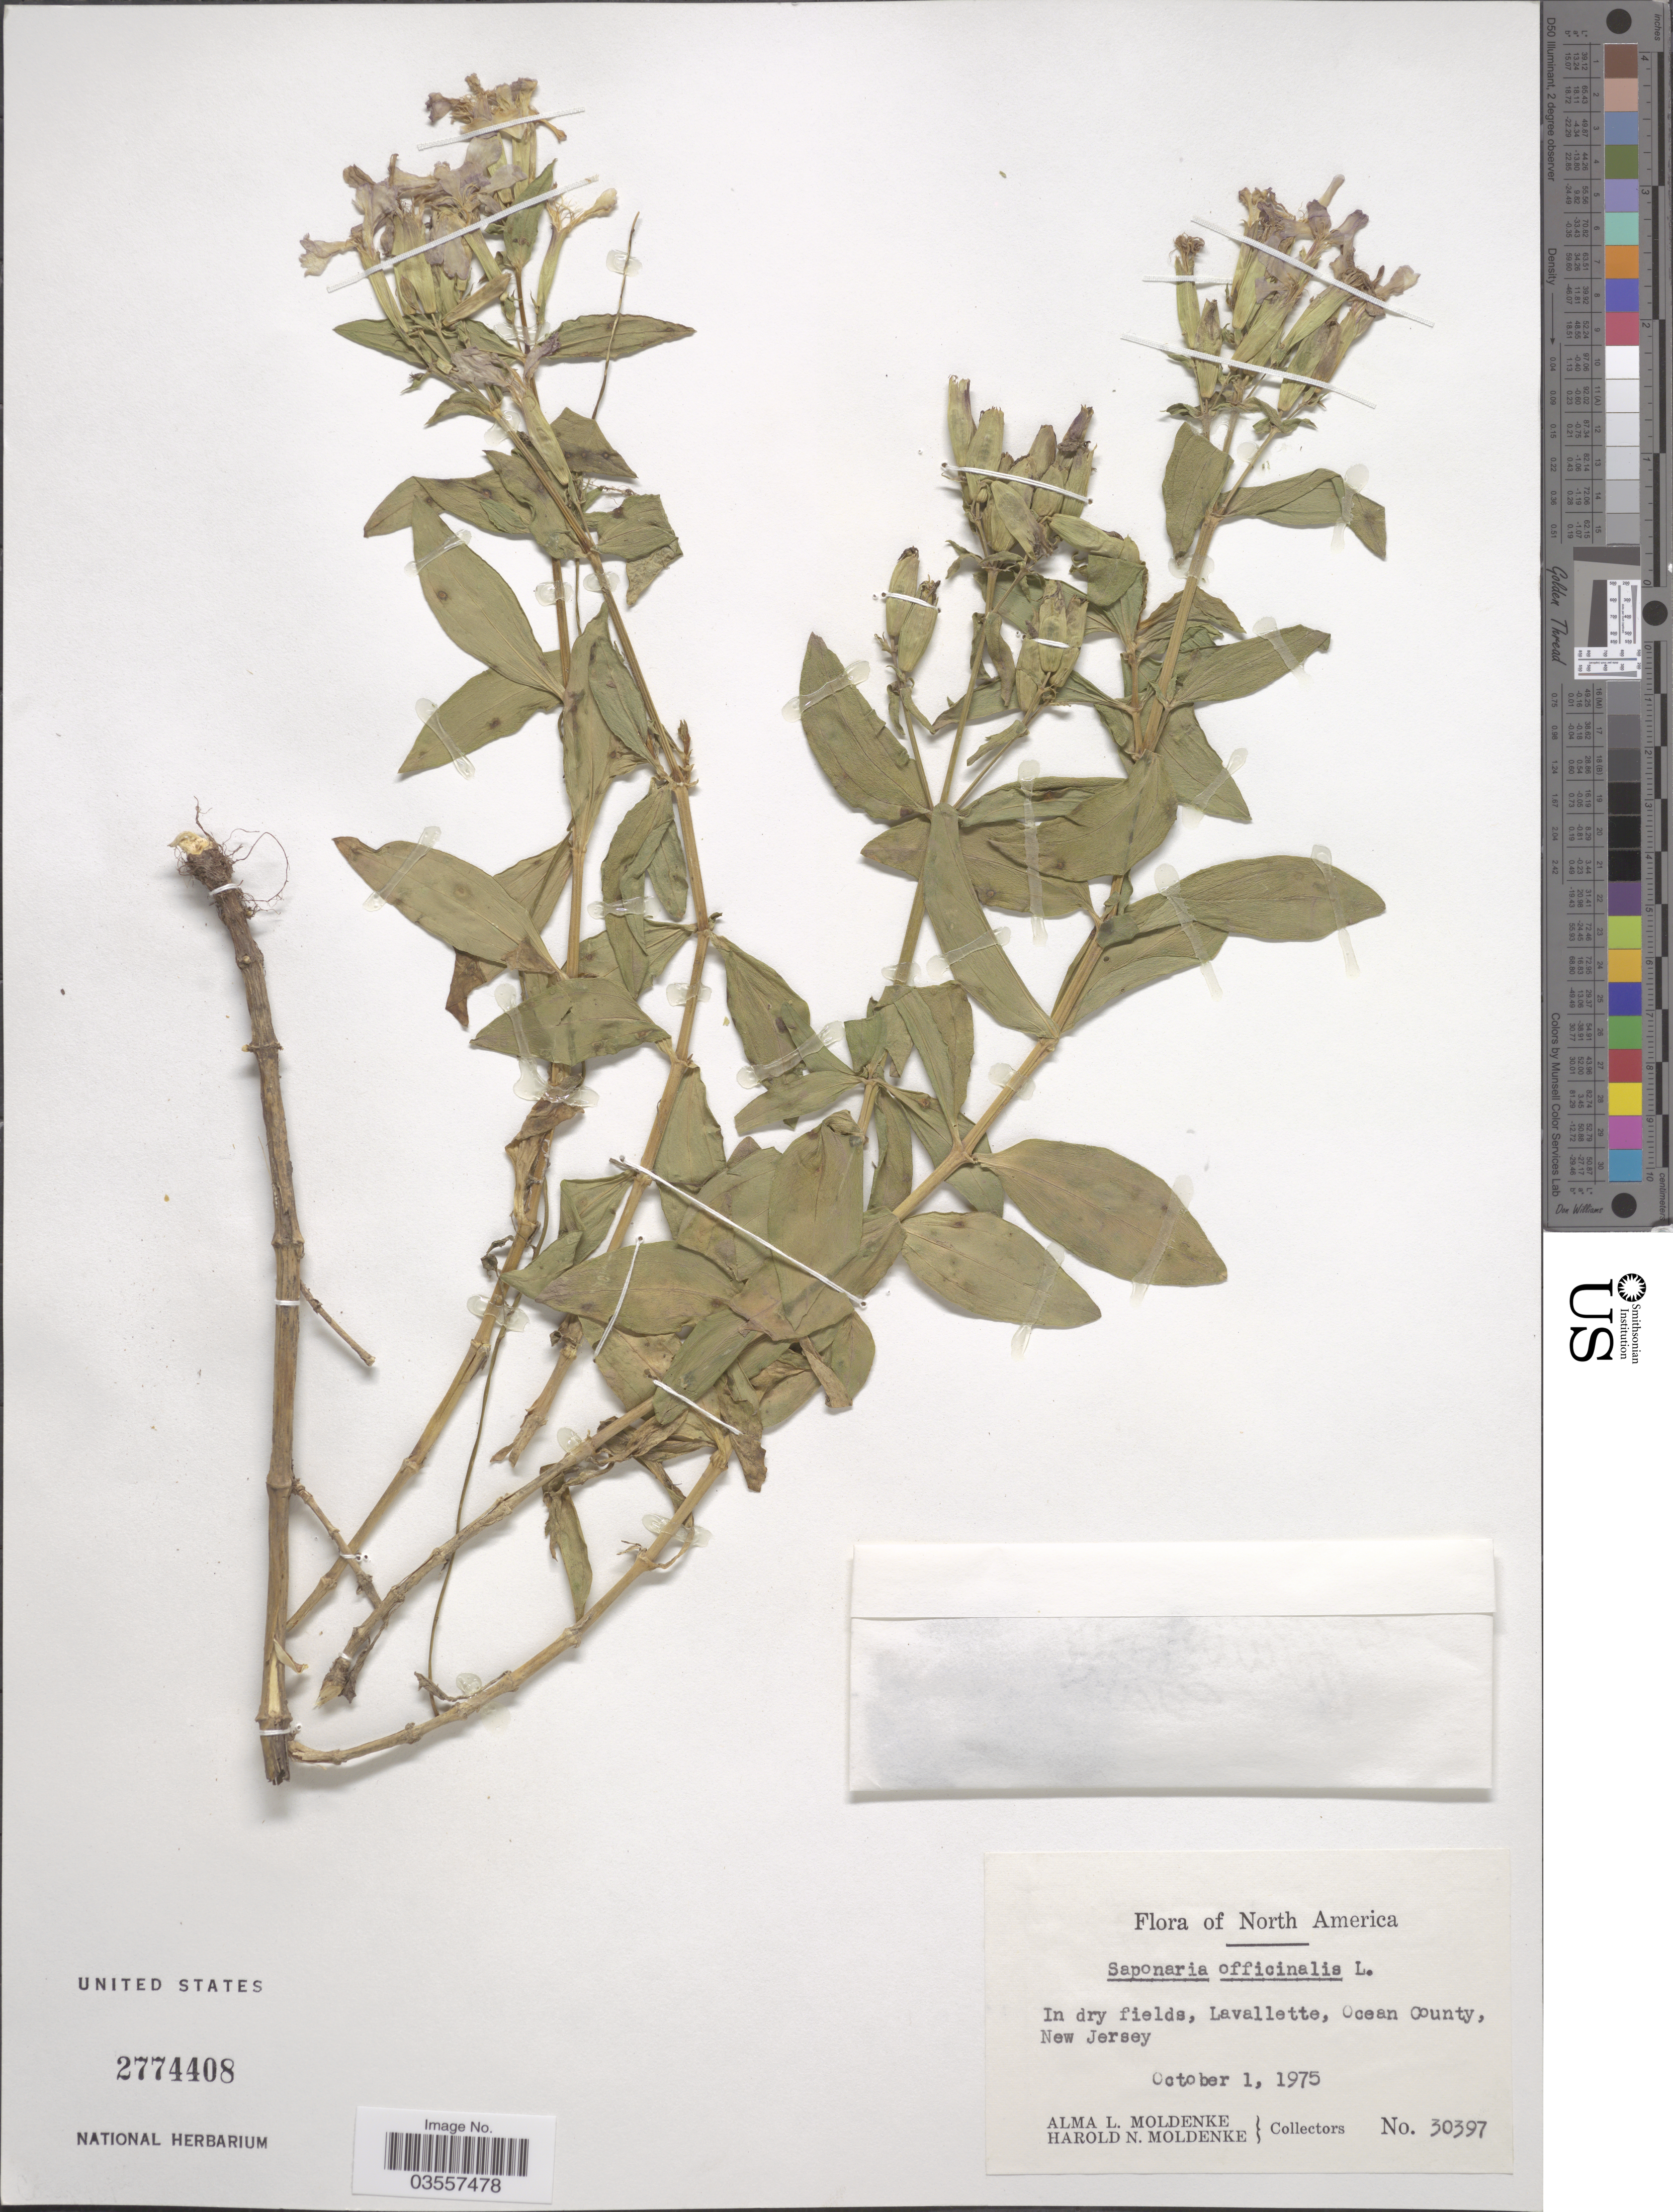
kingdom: Plantae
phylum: Tracheophyta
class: Magnoliopsida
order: Caryophyllales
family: Caryophyllaceae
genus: Saponaria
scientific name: Saponaria officinalis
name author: L.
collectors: A. L. Moldenke & H. N. Moldenke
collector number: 30397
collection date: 1975-10-01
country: United States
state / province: New Jersey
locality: In dry fields, Lavallette, Ocean County.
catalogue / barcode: US 2774408